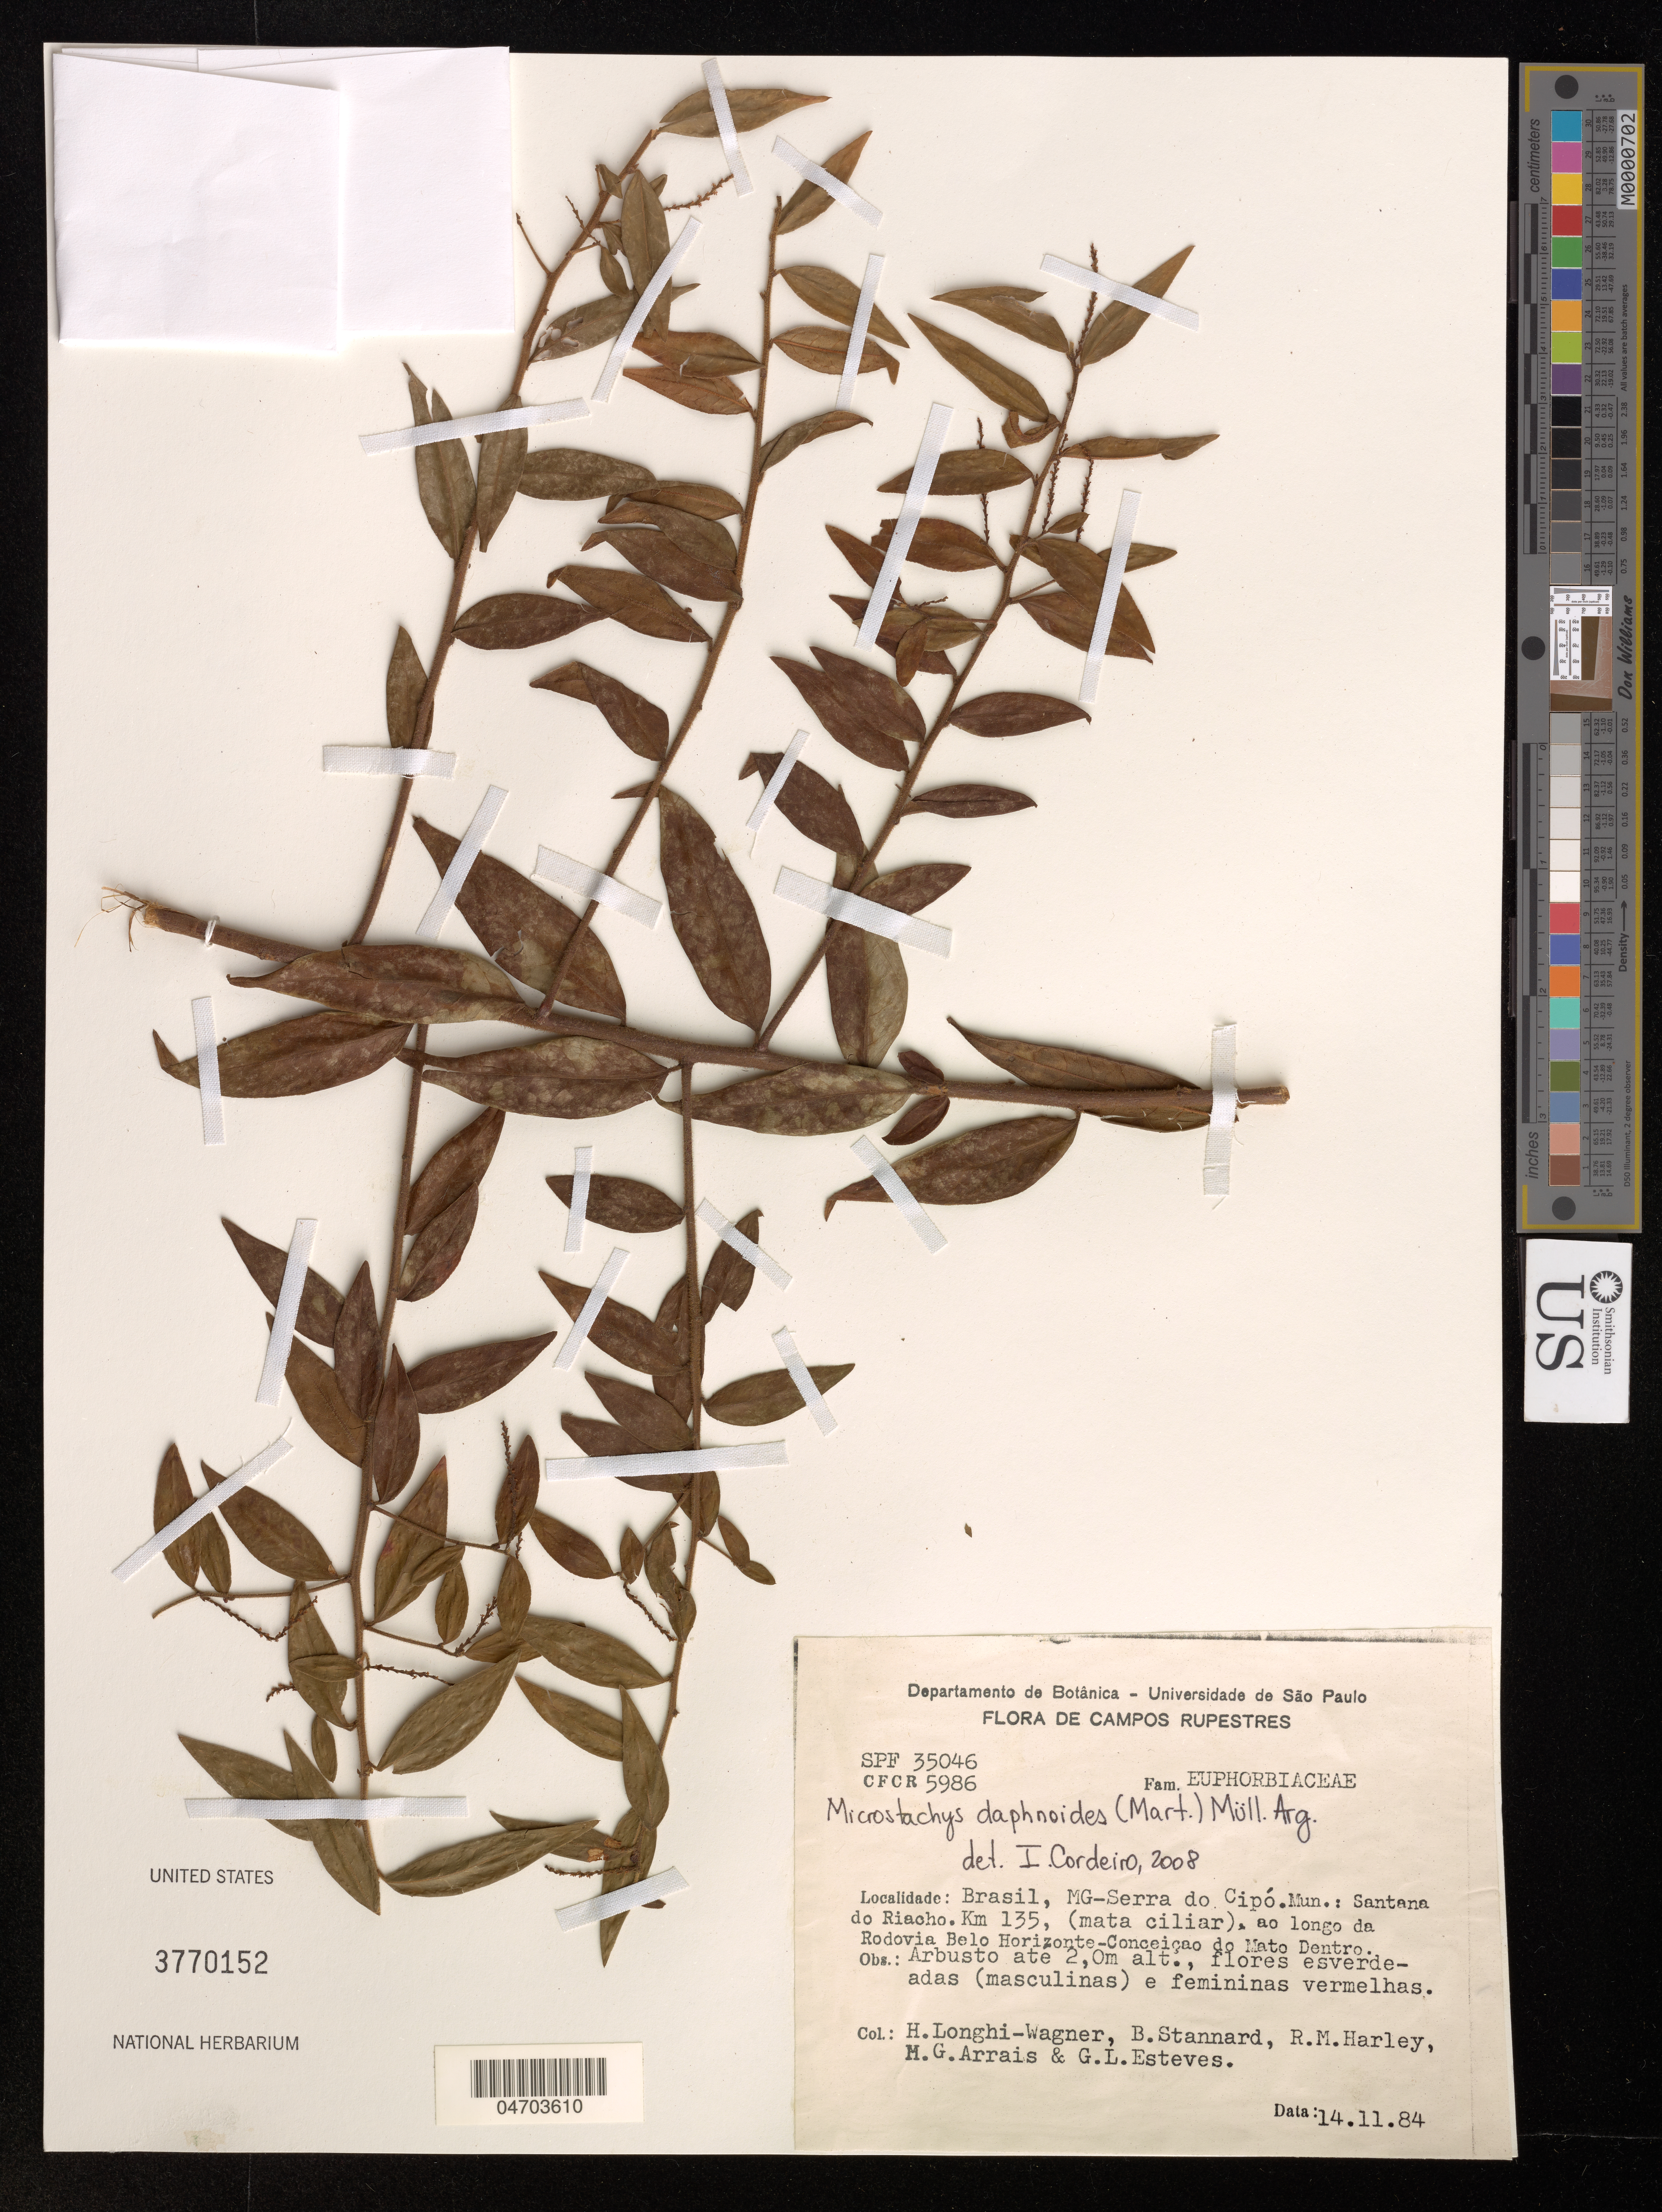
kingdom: Plantae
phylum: Tracheophyta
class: Magnoliopsida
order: Malpighiales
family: Euphorbiaceae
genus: Microstachys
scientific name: Microstachys daphnoides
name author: (Mart.) F. Dietr.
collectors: H. Longhi-Wagner, B. Stannard & R. Harley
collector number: SPF35046/CFCR5986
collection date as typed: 14 Nov' 84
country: Brazil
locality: MG-Serra do Cipo, Santana do Riacho, km 135, ao longo da Rodovia Belo Horizonte-Conceicao do Mato Dentro.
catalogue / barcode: US 3770152